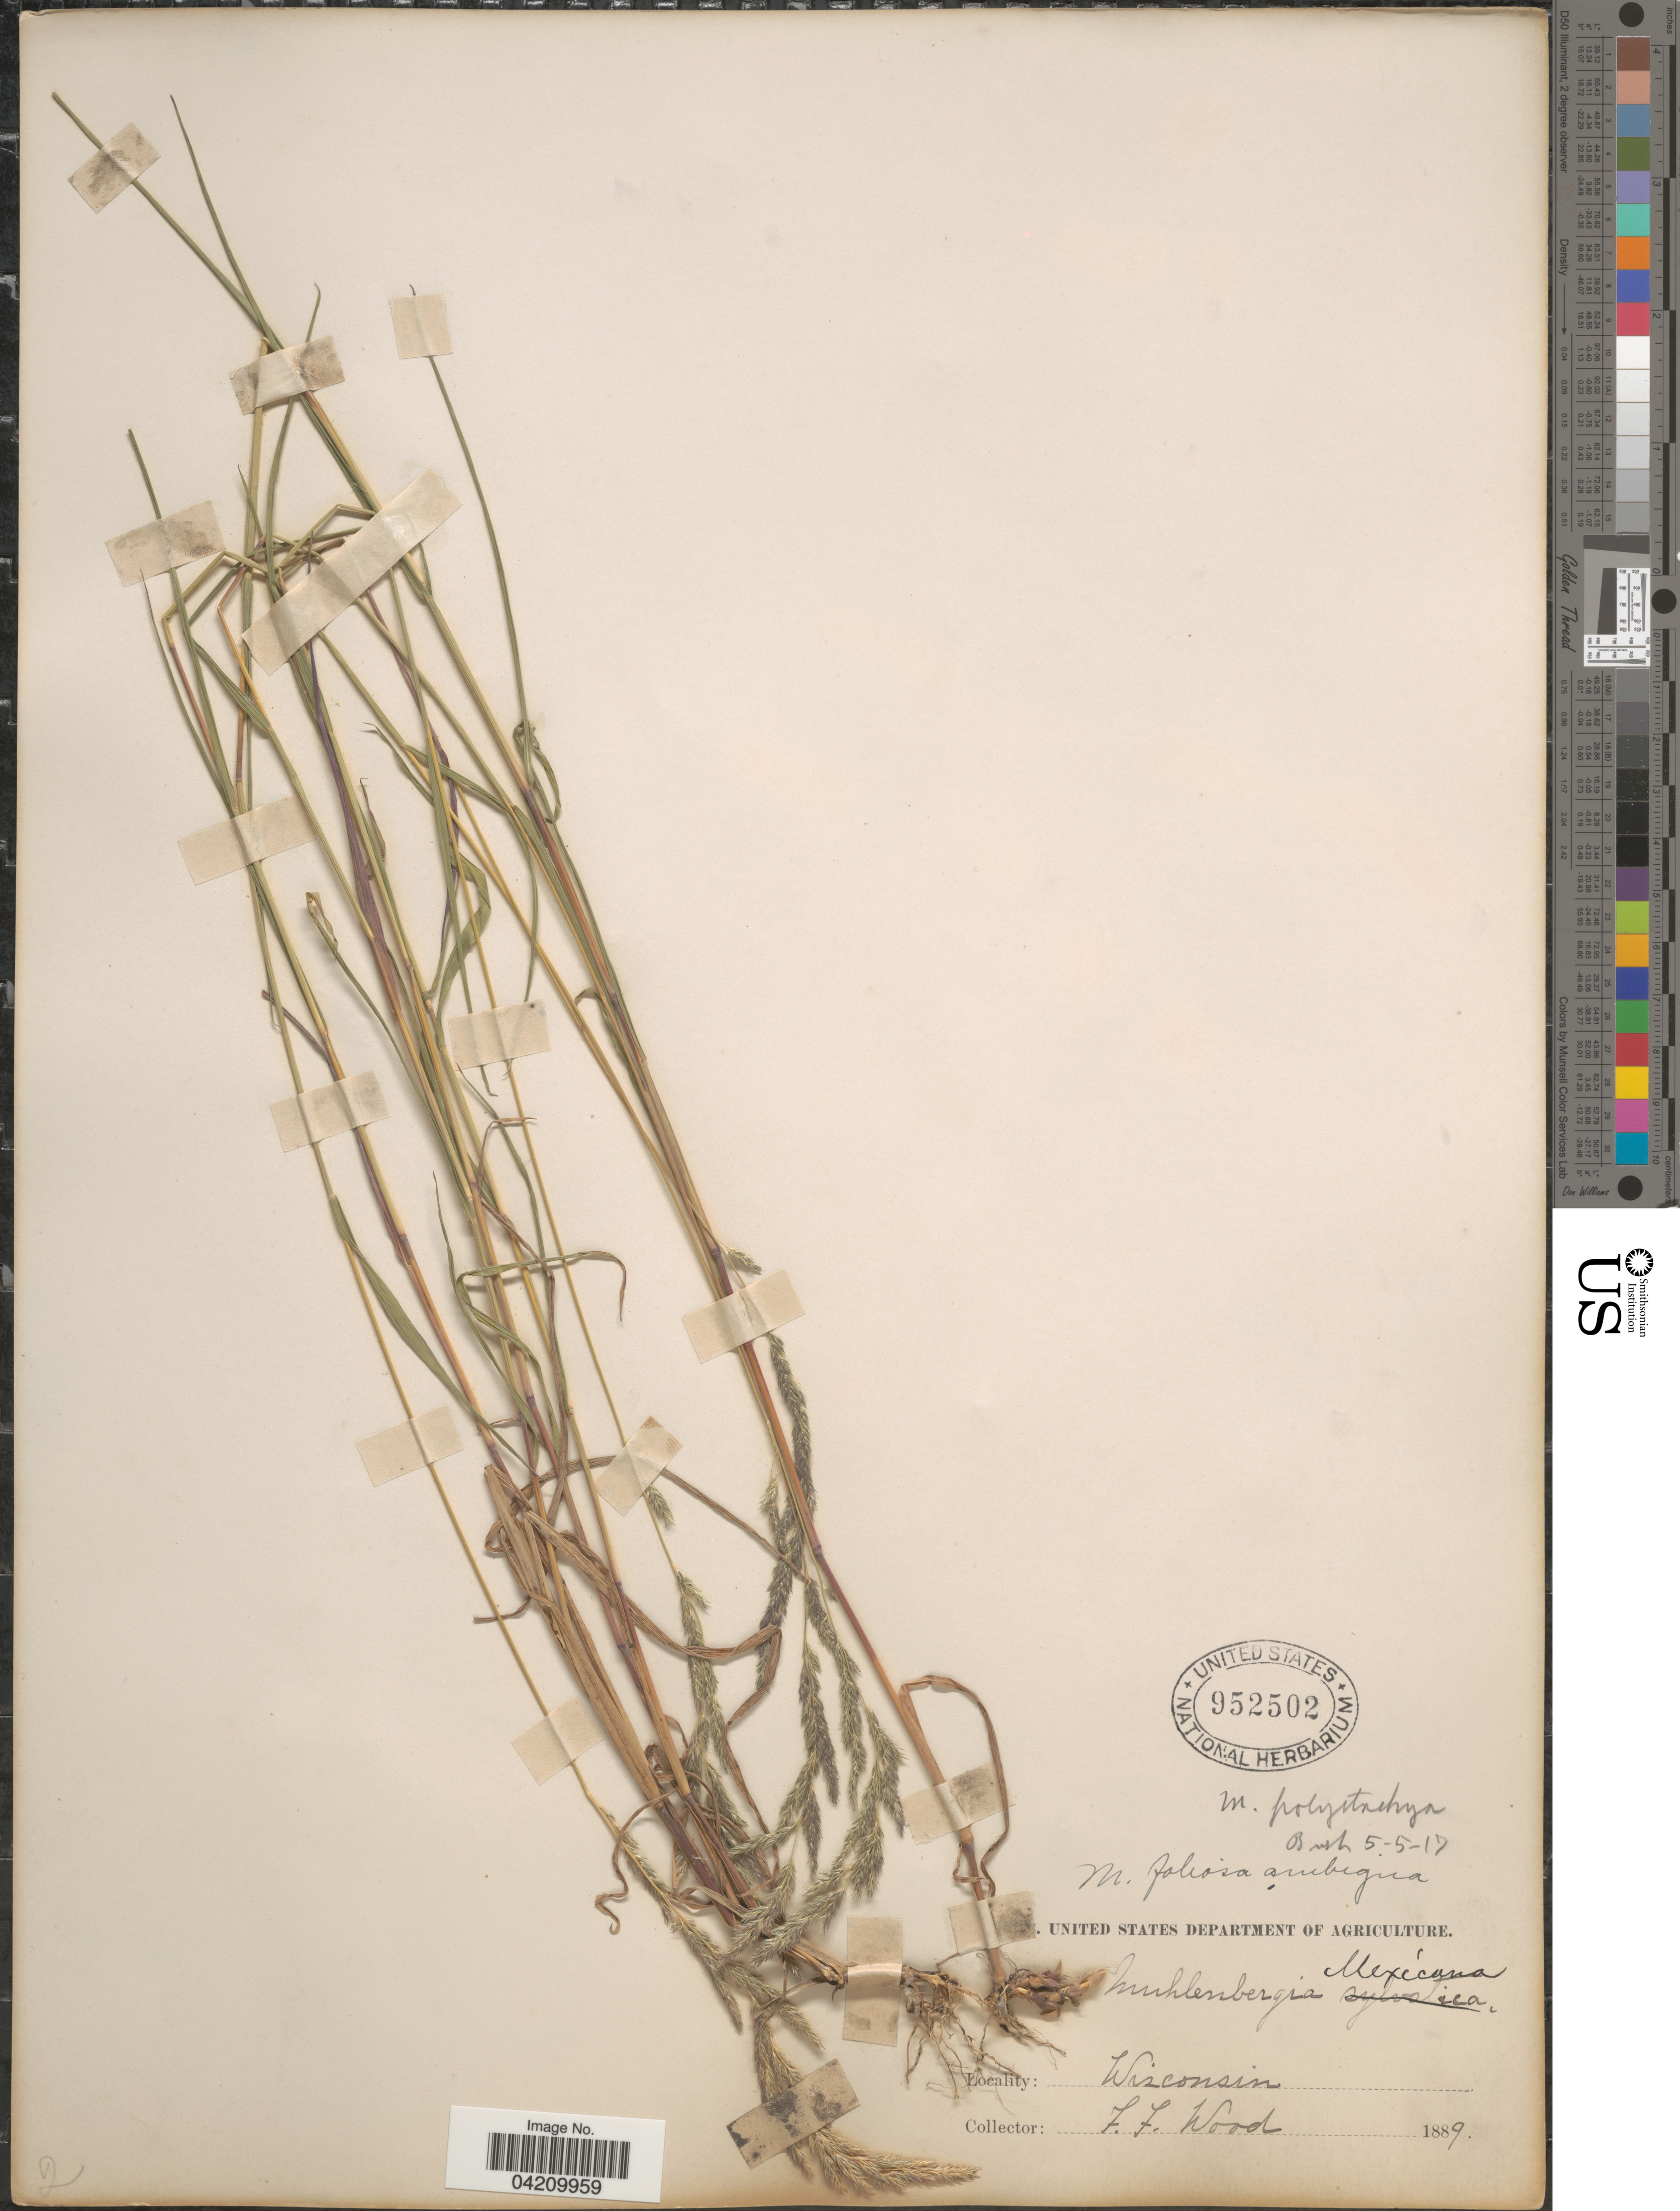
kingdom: Plantae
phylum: Tracheophyta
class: Liliopsida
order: Poales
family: Poaceae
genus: Muhlenbergia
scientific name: Muhlenbergia mexicana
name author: (L.) Trin.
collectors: F. Wood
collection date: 1889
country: United States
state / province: Wisconsin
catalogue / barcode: US 952502